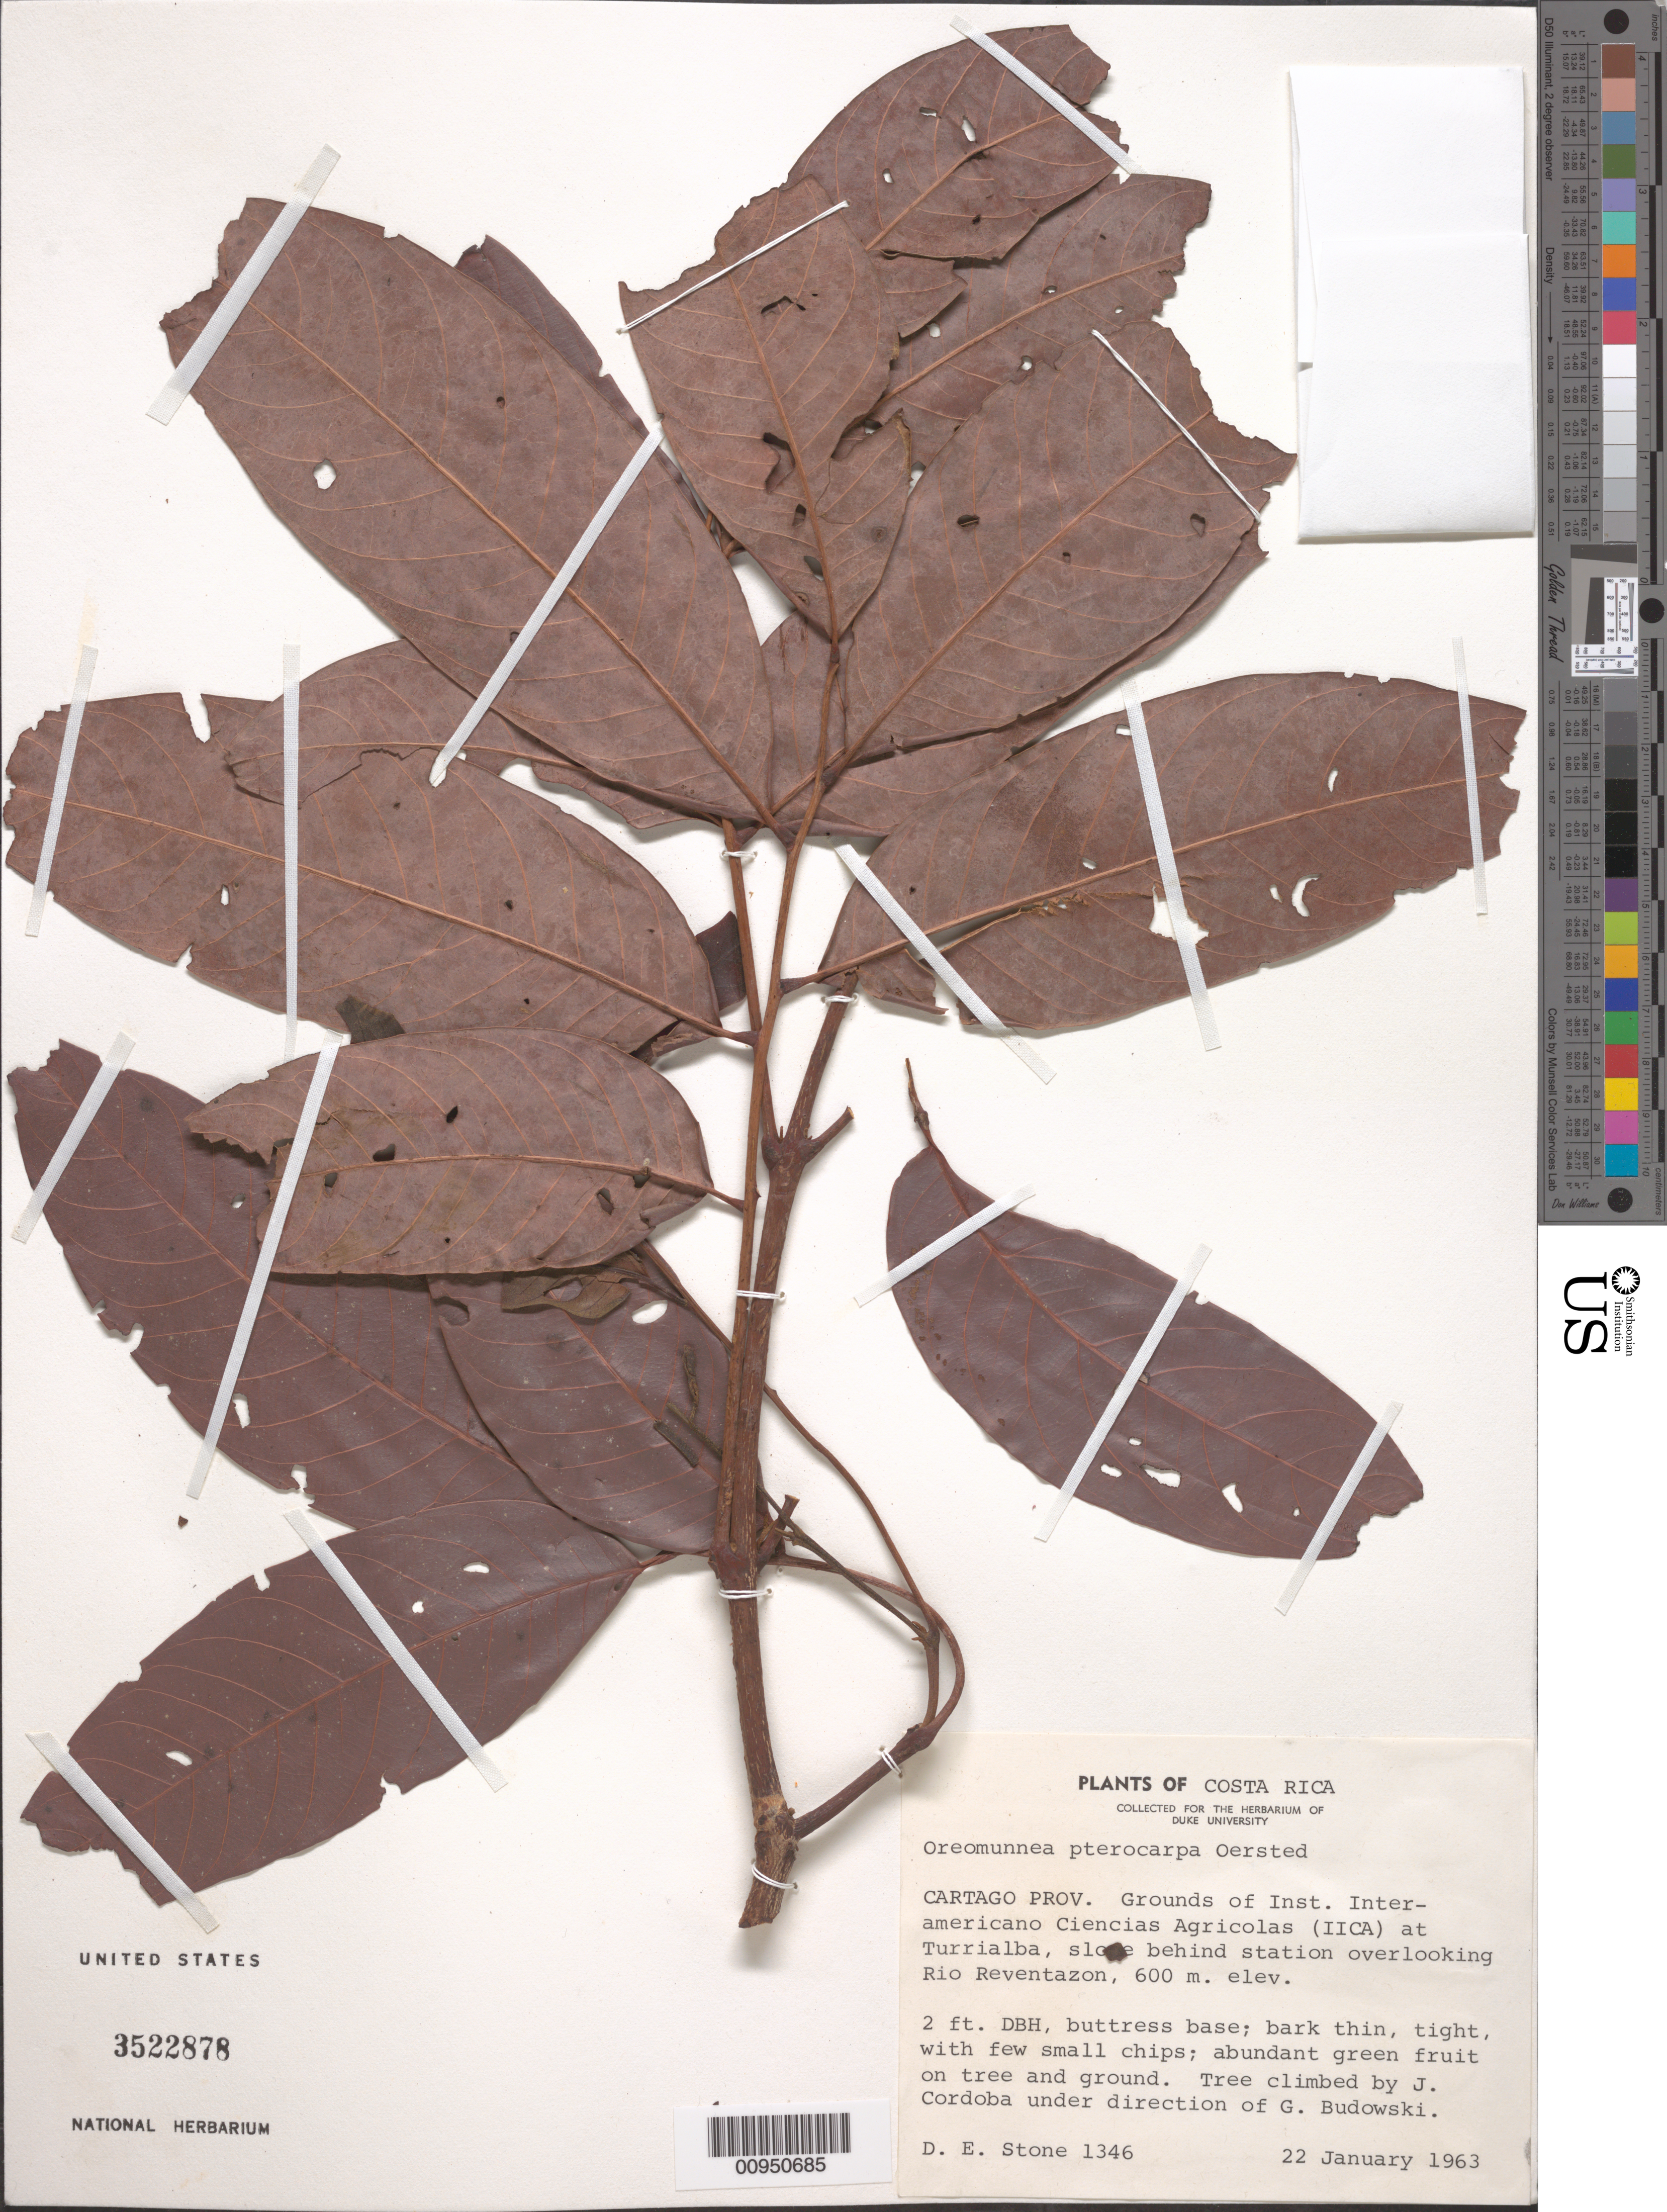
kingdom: Plantae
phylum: Tracheophyta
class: Magnoliopsida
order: Fagales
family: Juglandaceae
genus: Oreomunnea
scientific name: Oreomunnea pterocarpa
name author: Oerst.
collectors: D. E. Stone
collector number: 1346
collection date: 1963-01-22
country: Costa Rica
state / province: Cartago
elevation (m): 600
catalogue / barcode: US 3522878